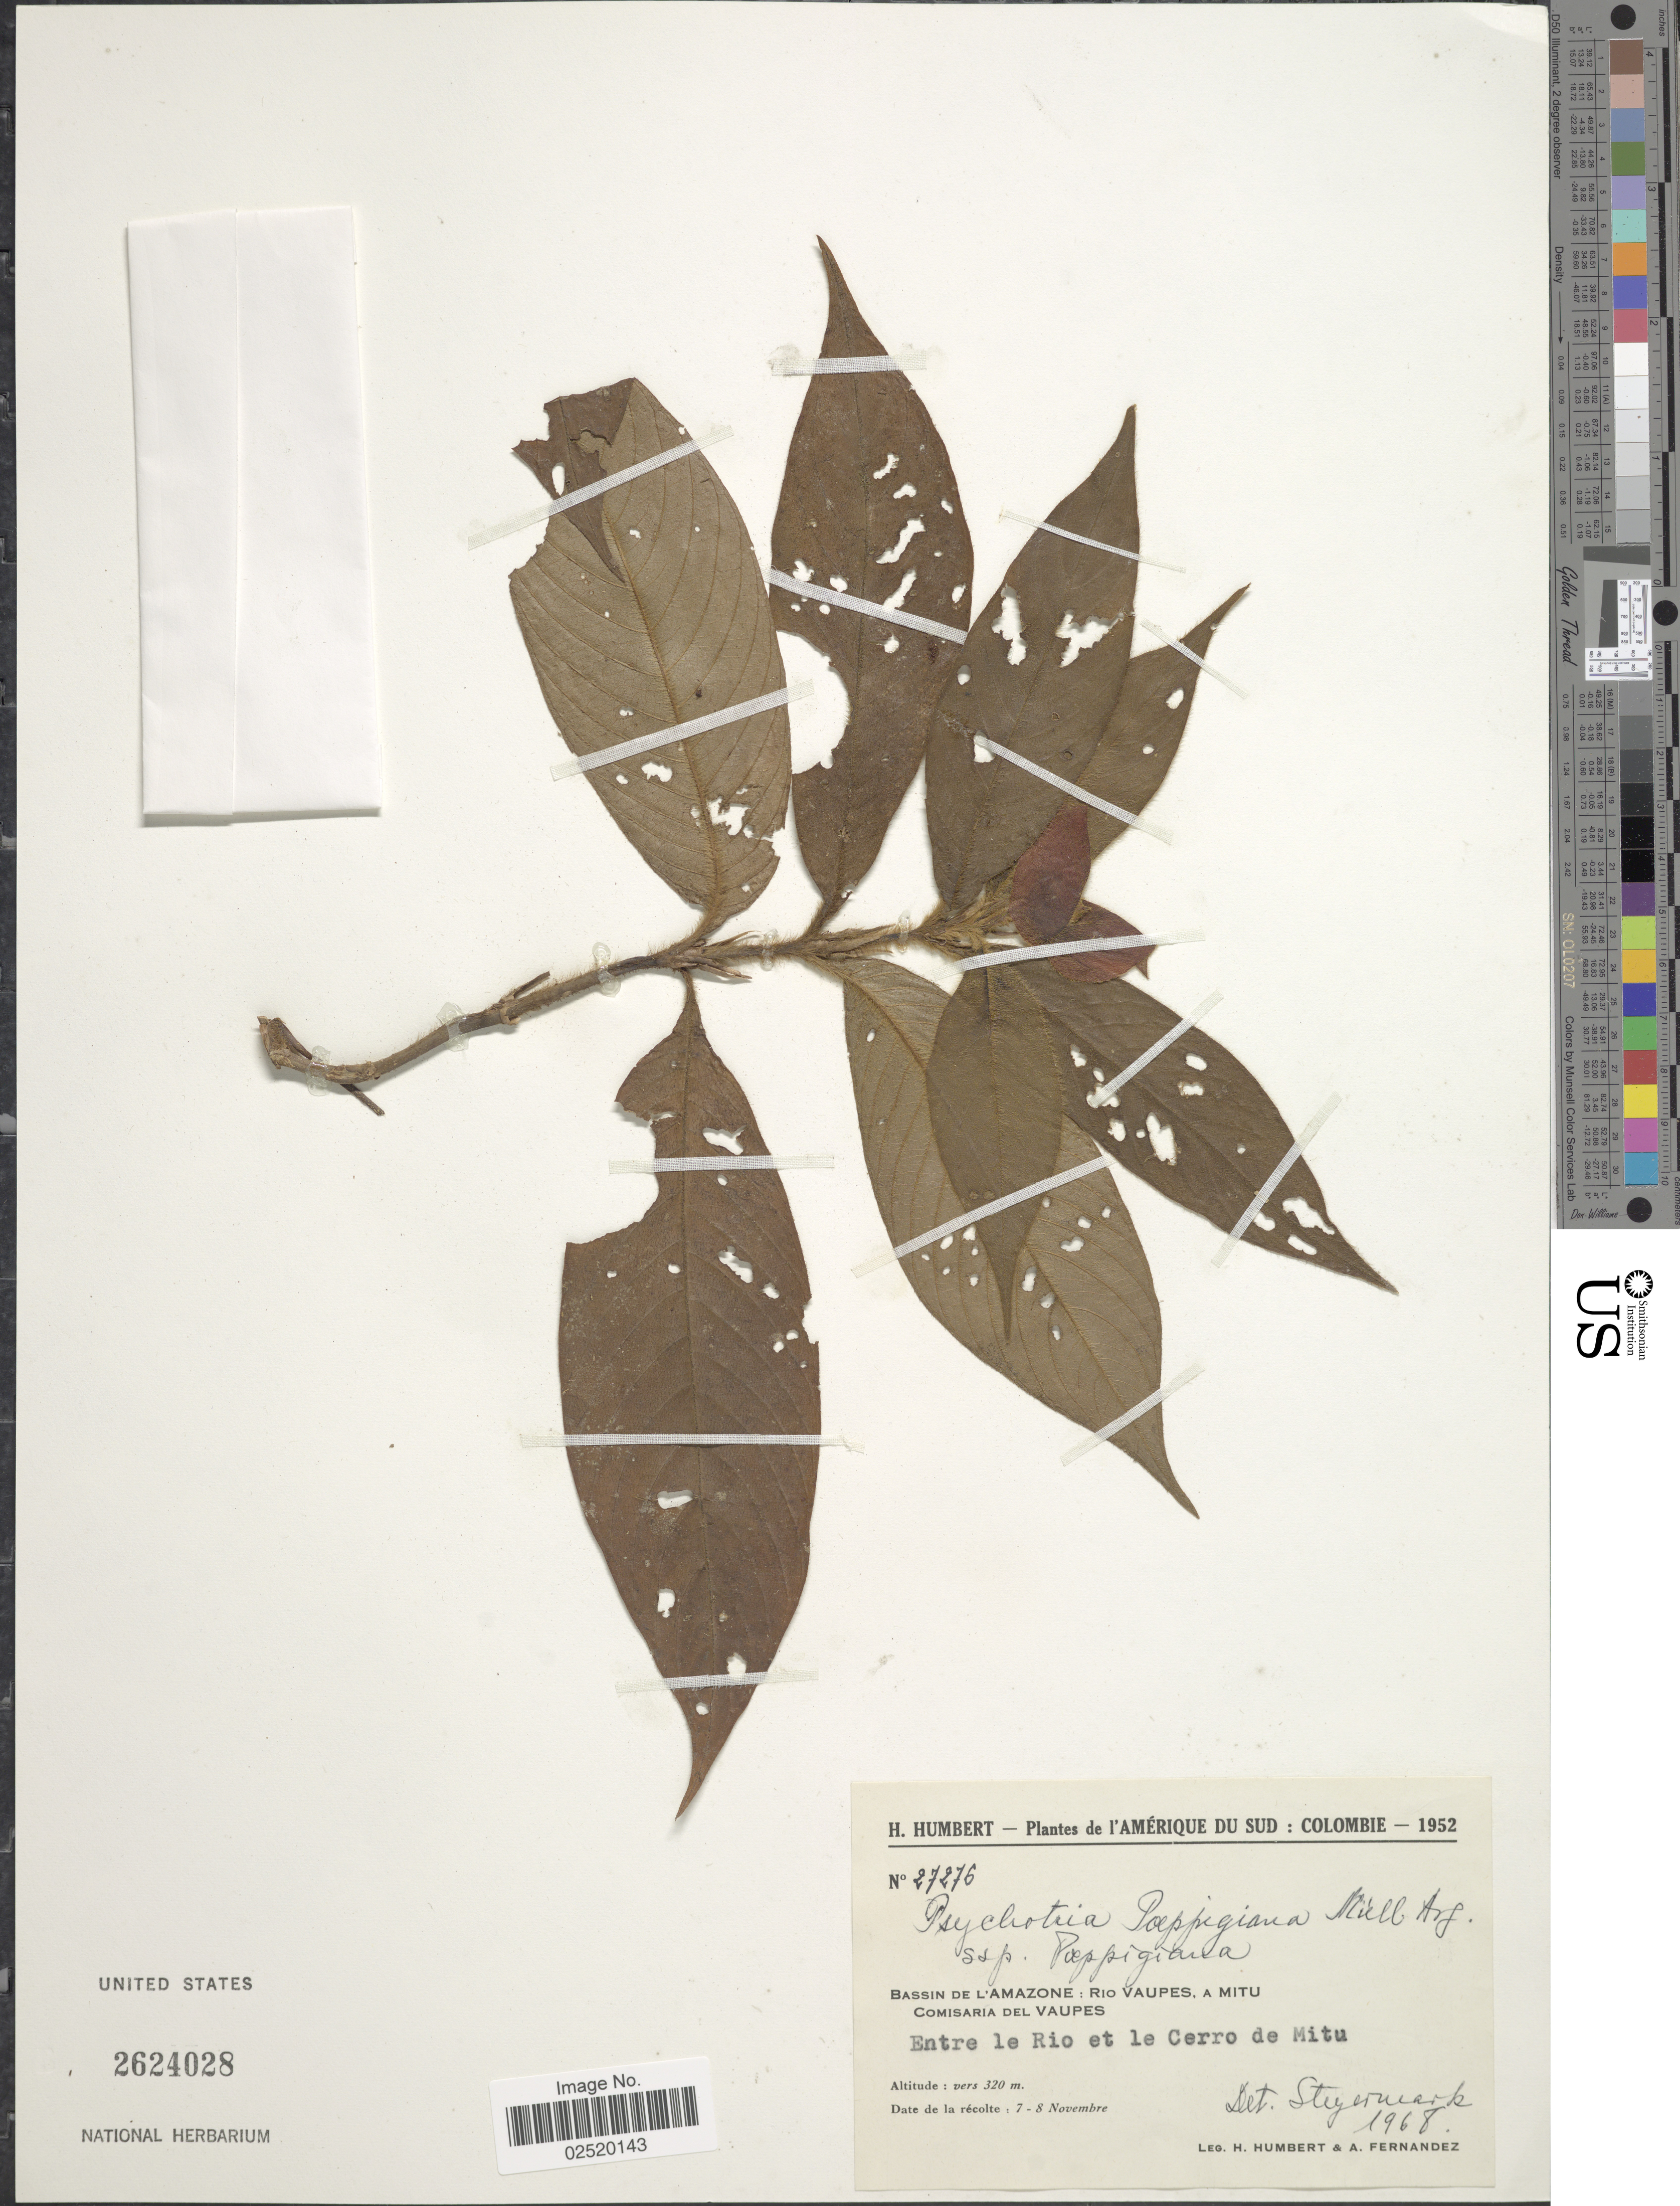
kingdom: Plantae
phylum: Tracheophyta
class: Magnoliopsida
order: Gentianales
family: Rubiaceae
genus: Psychotria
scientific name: Psychotria poeppigiana subsp. poeppigiana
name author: Müll. Arg.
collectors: H. Humbert & A. Fernandez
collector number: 27276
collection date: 1952-11-07/1952-11-08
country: Colombia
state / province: Vaupés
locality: Bassin de L'Amazone: Rio Vaupes, A Mitu, Comisaria del Vaupes, Entre le Rio et le Cerro de Mitu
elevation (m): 320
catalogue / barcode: US 2624028